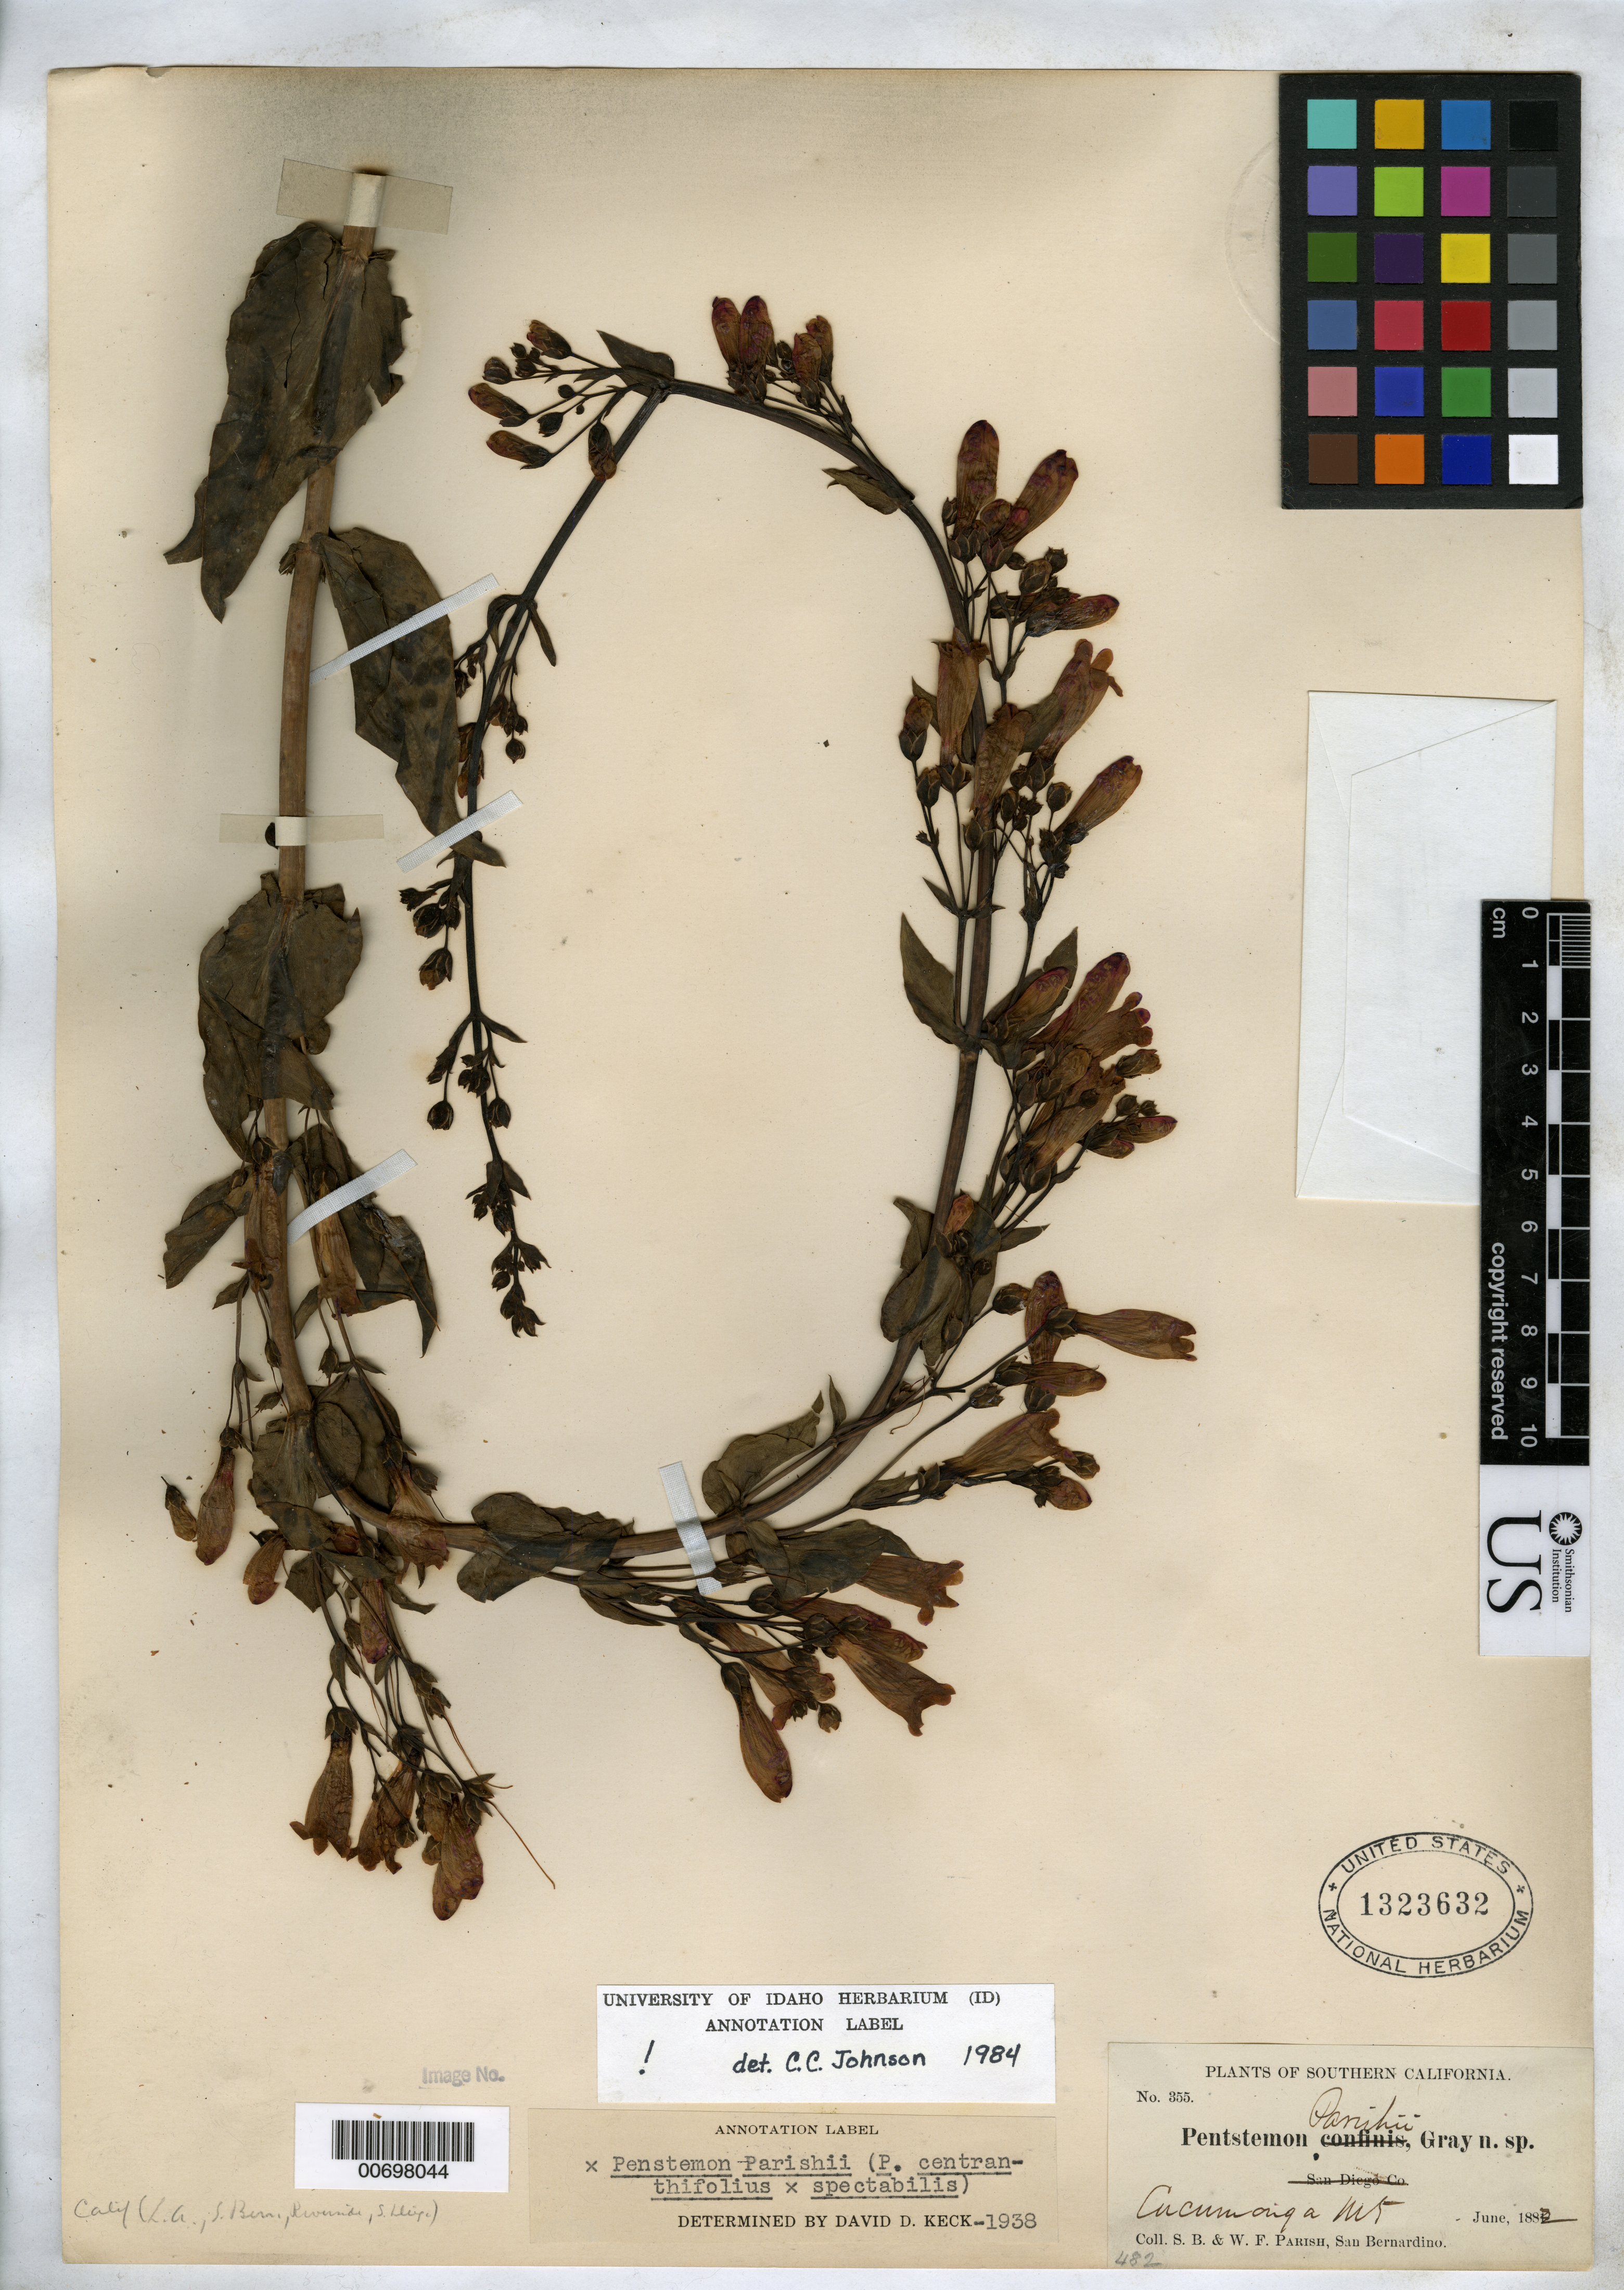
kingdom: Plantae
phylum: Tracheophyta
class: Magnoliopsida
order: Lamiales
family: Plantaginaceae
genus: Penstemon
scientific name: Penstemon parishii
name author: A. Gray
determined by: Johnson, C. C., (ID), University of Idaho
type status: Type Collection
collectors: S. B. Parish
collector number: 355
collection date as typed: Jun 1882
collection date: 1882-06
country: United States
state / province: California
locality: Cucumonga Mt.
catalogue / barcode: US 1323632